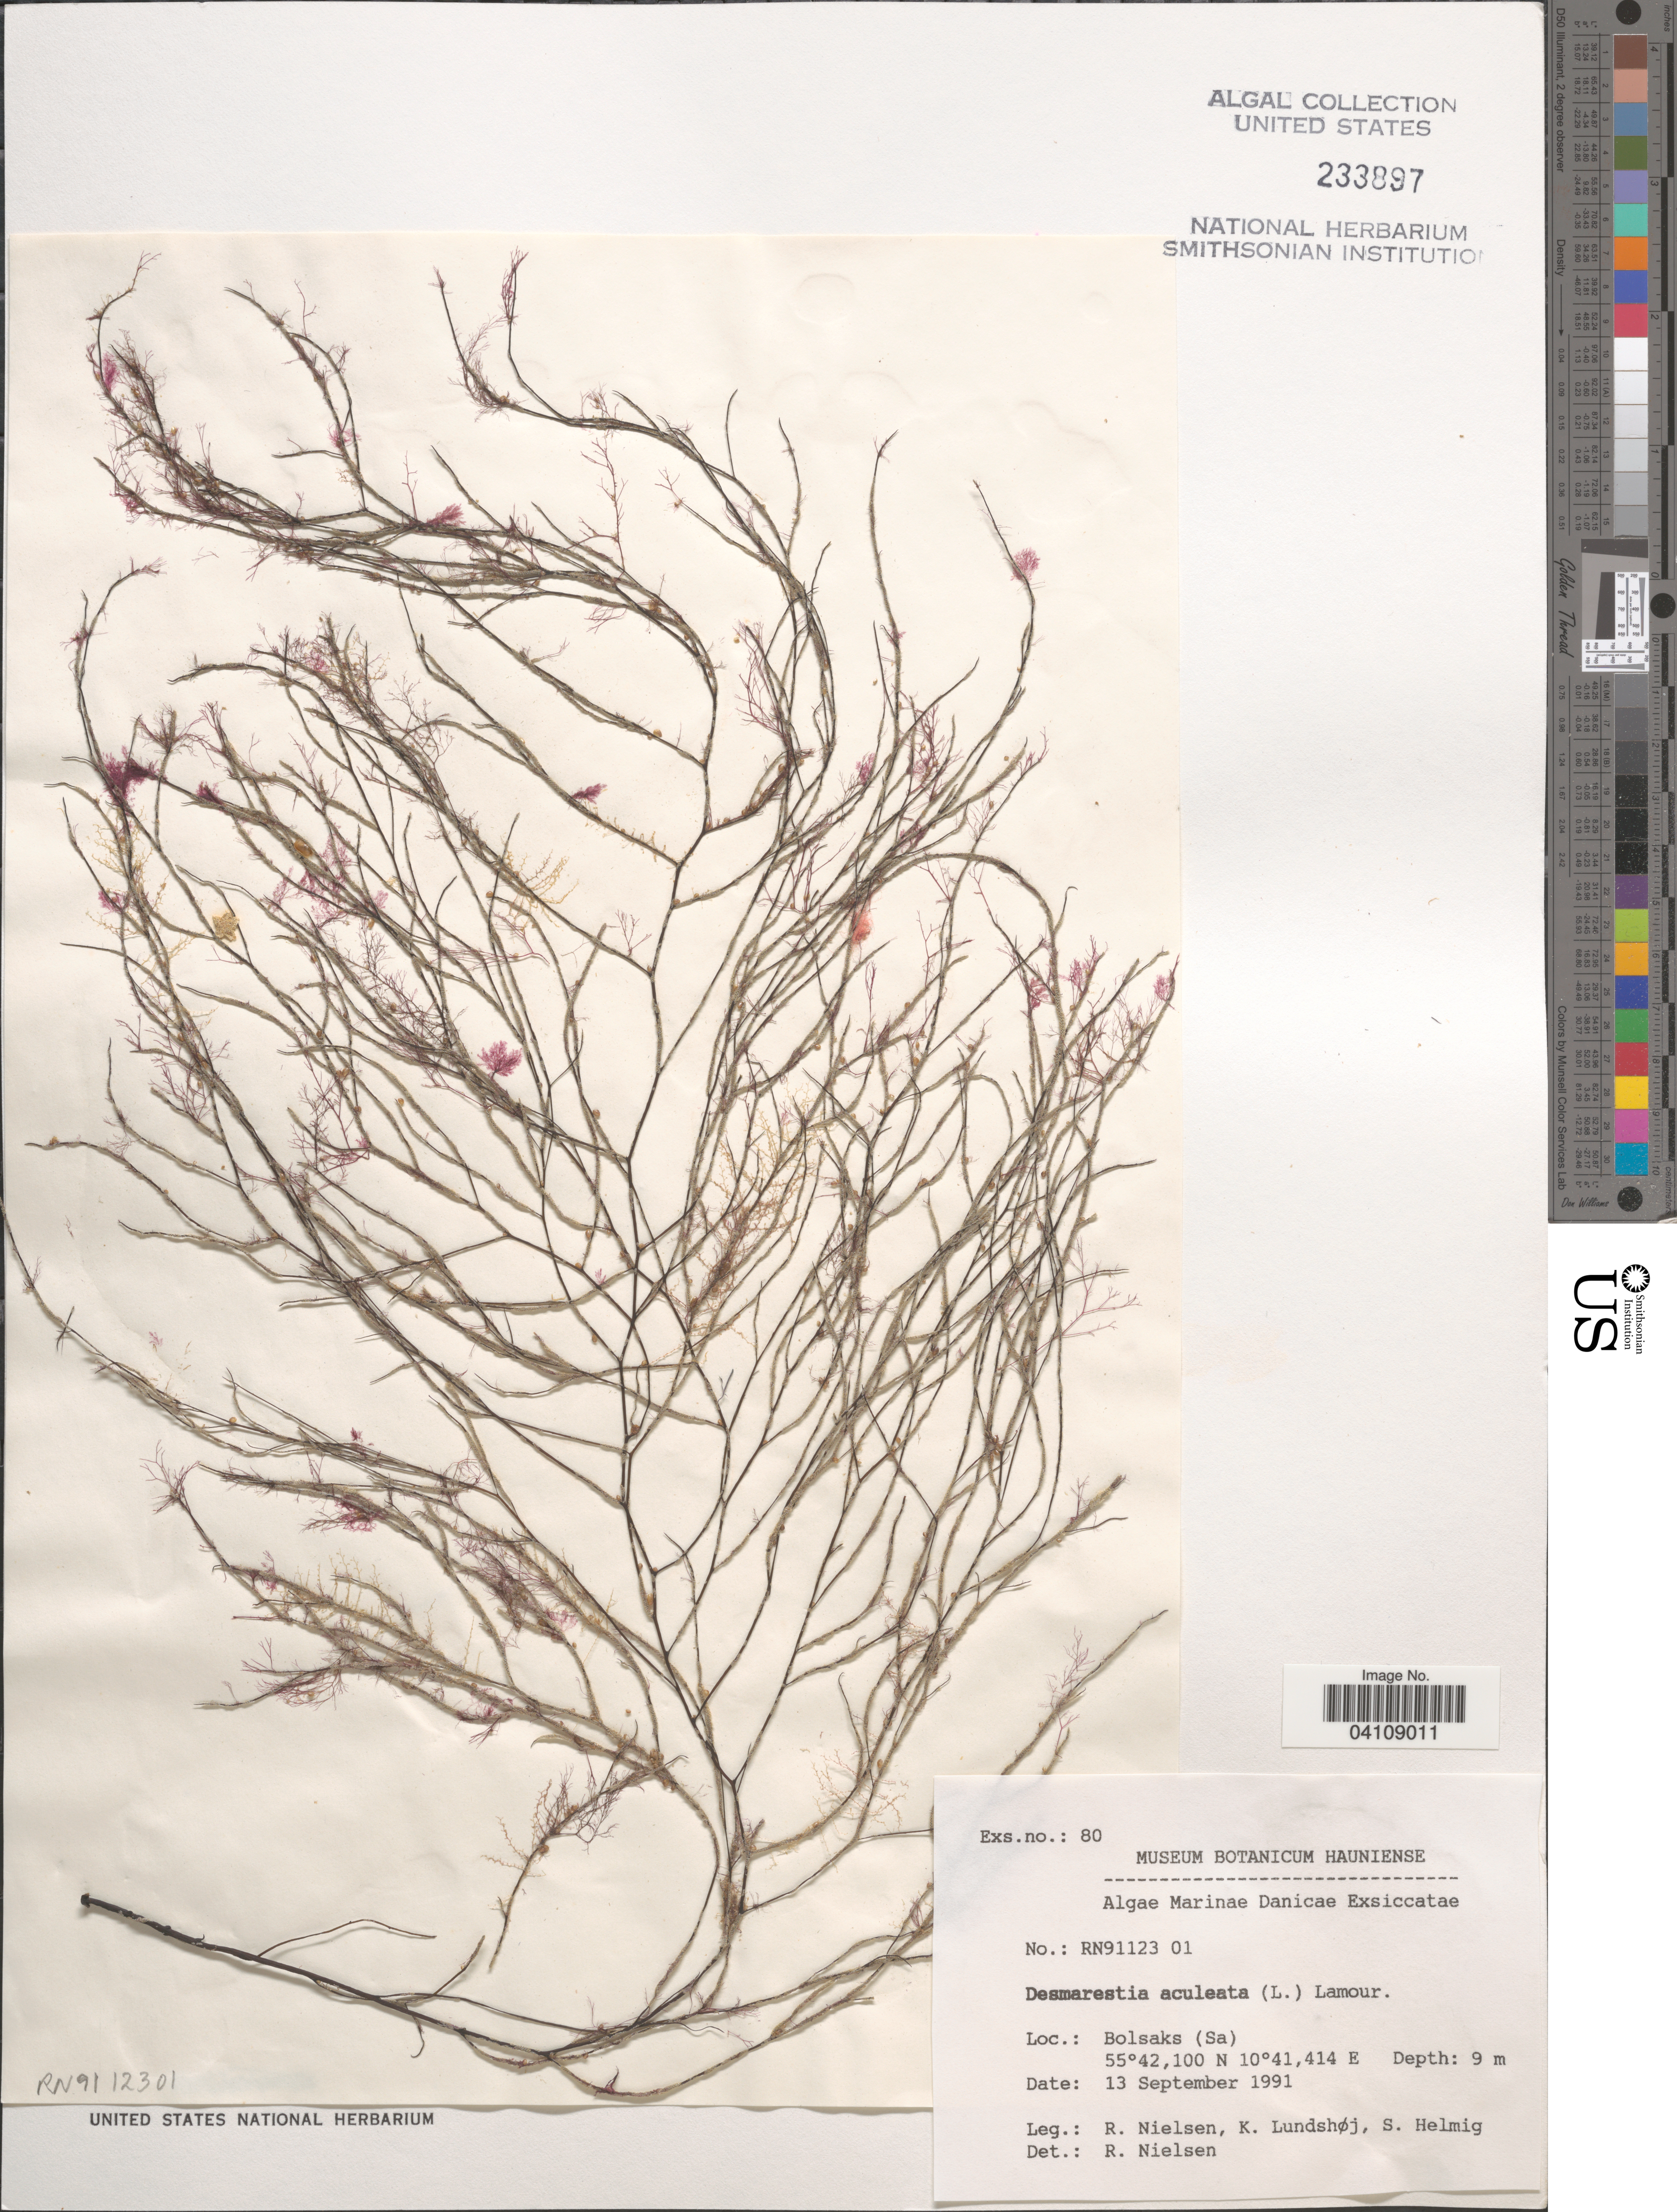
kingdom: Chromista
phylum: Ochrophyta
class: Phaeophyceae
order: Desmarestiales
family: Desmarestiaceae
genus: Desmarestia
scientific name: Desmarestia aculeata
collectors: R. Nielsen, K. Lundshøj & S. Helmig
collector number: RN91123 01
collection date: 1991-09-13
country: Denmark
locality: Danicae. Bolsaks (Sa).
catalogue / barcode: US 233897